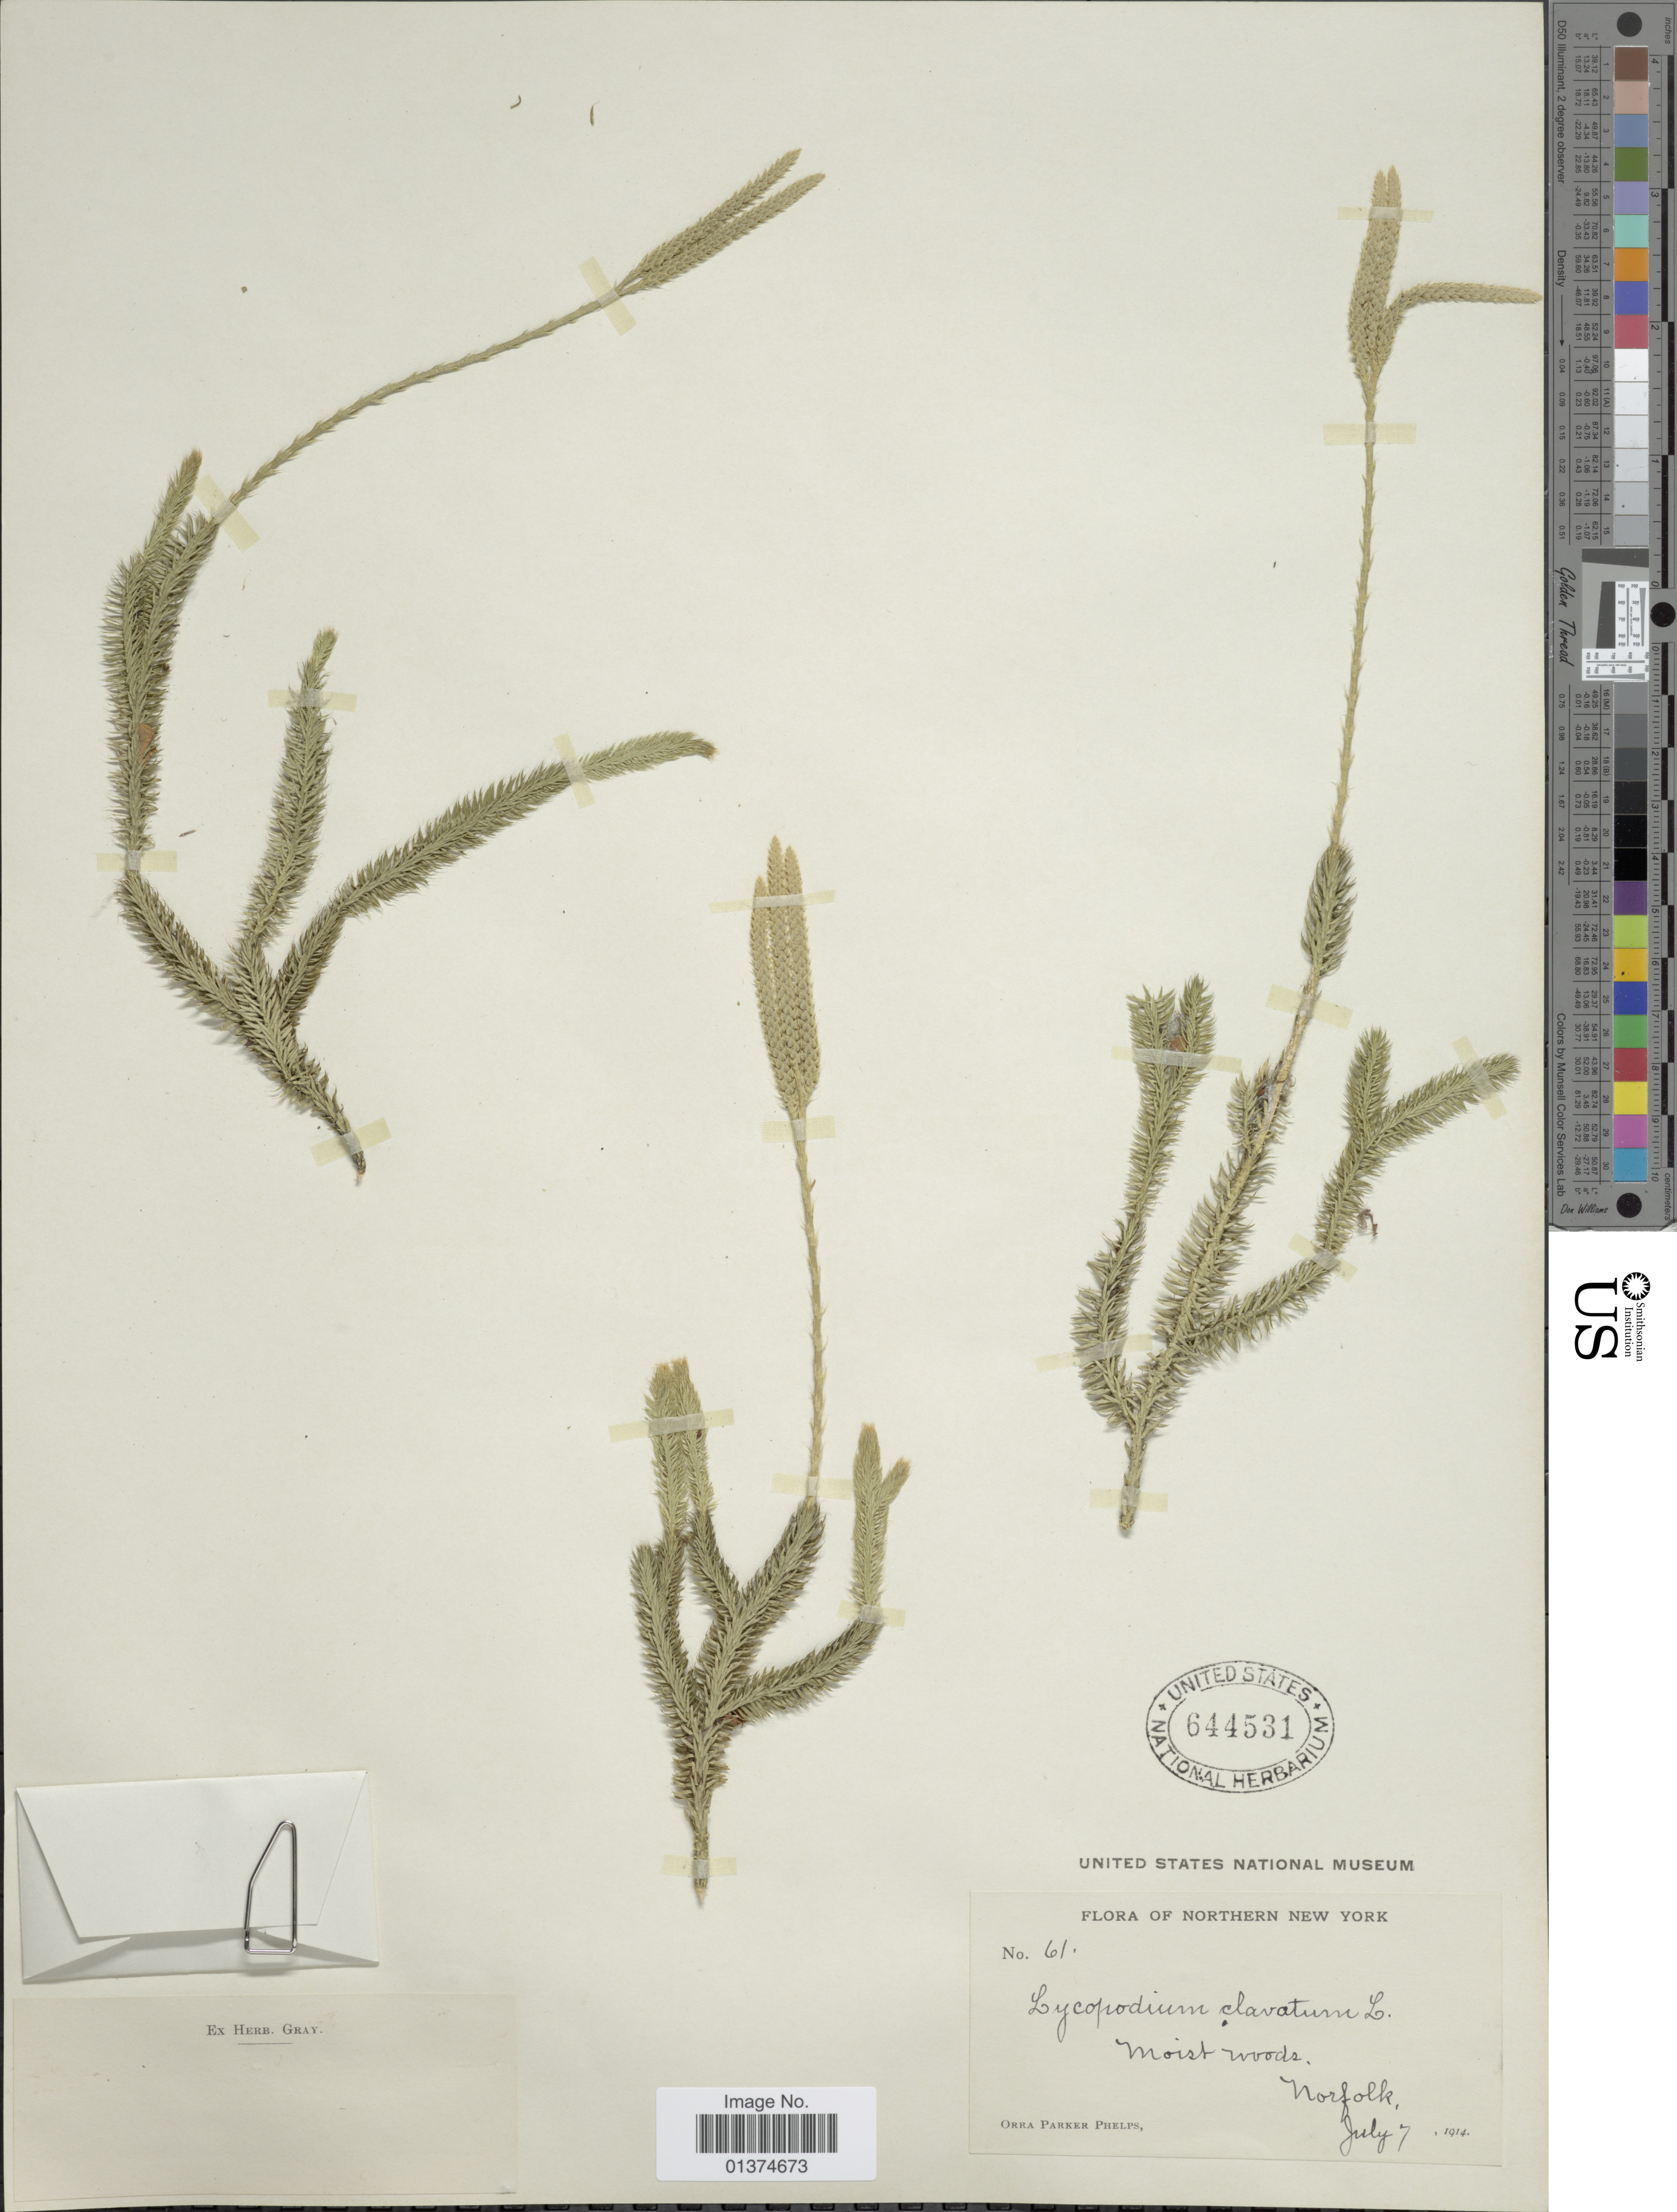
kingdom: Plantae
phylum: Tracheophyta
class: Lycopodiopsida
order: Lycopodiales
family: Lycopodiaceae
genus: Lycopodium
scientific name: Lycopodium clavatum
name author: L.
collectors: O. P. Phelps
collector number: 61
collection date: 1914-07-07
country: United States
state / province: New York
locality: Northern New York, Norfolk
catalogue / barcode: US 644531